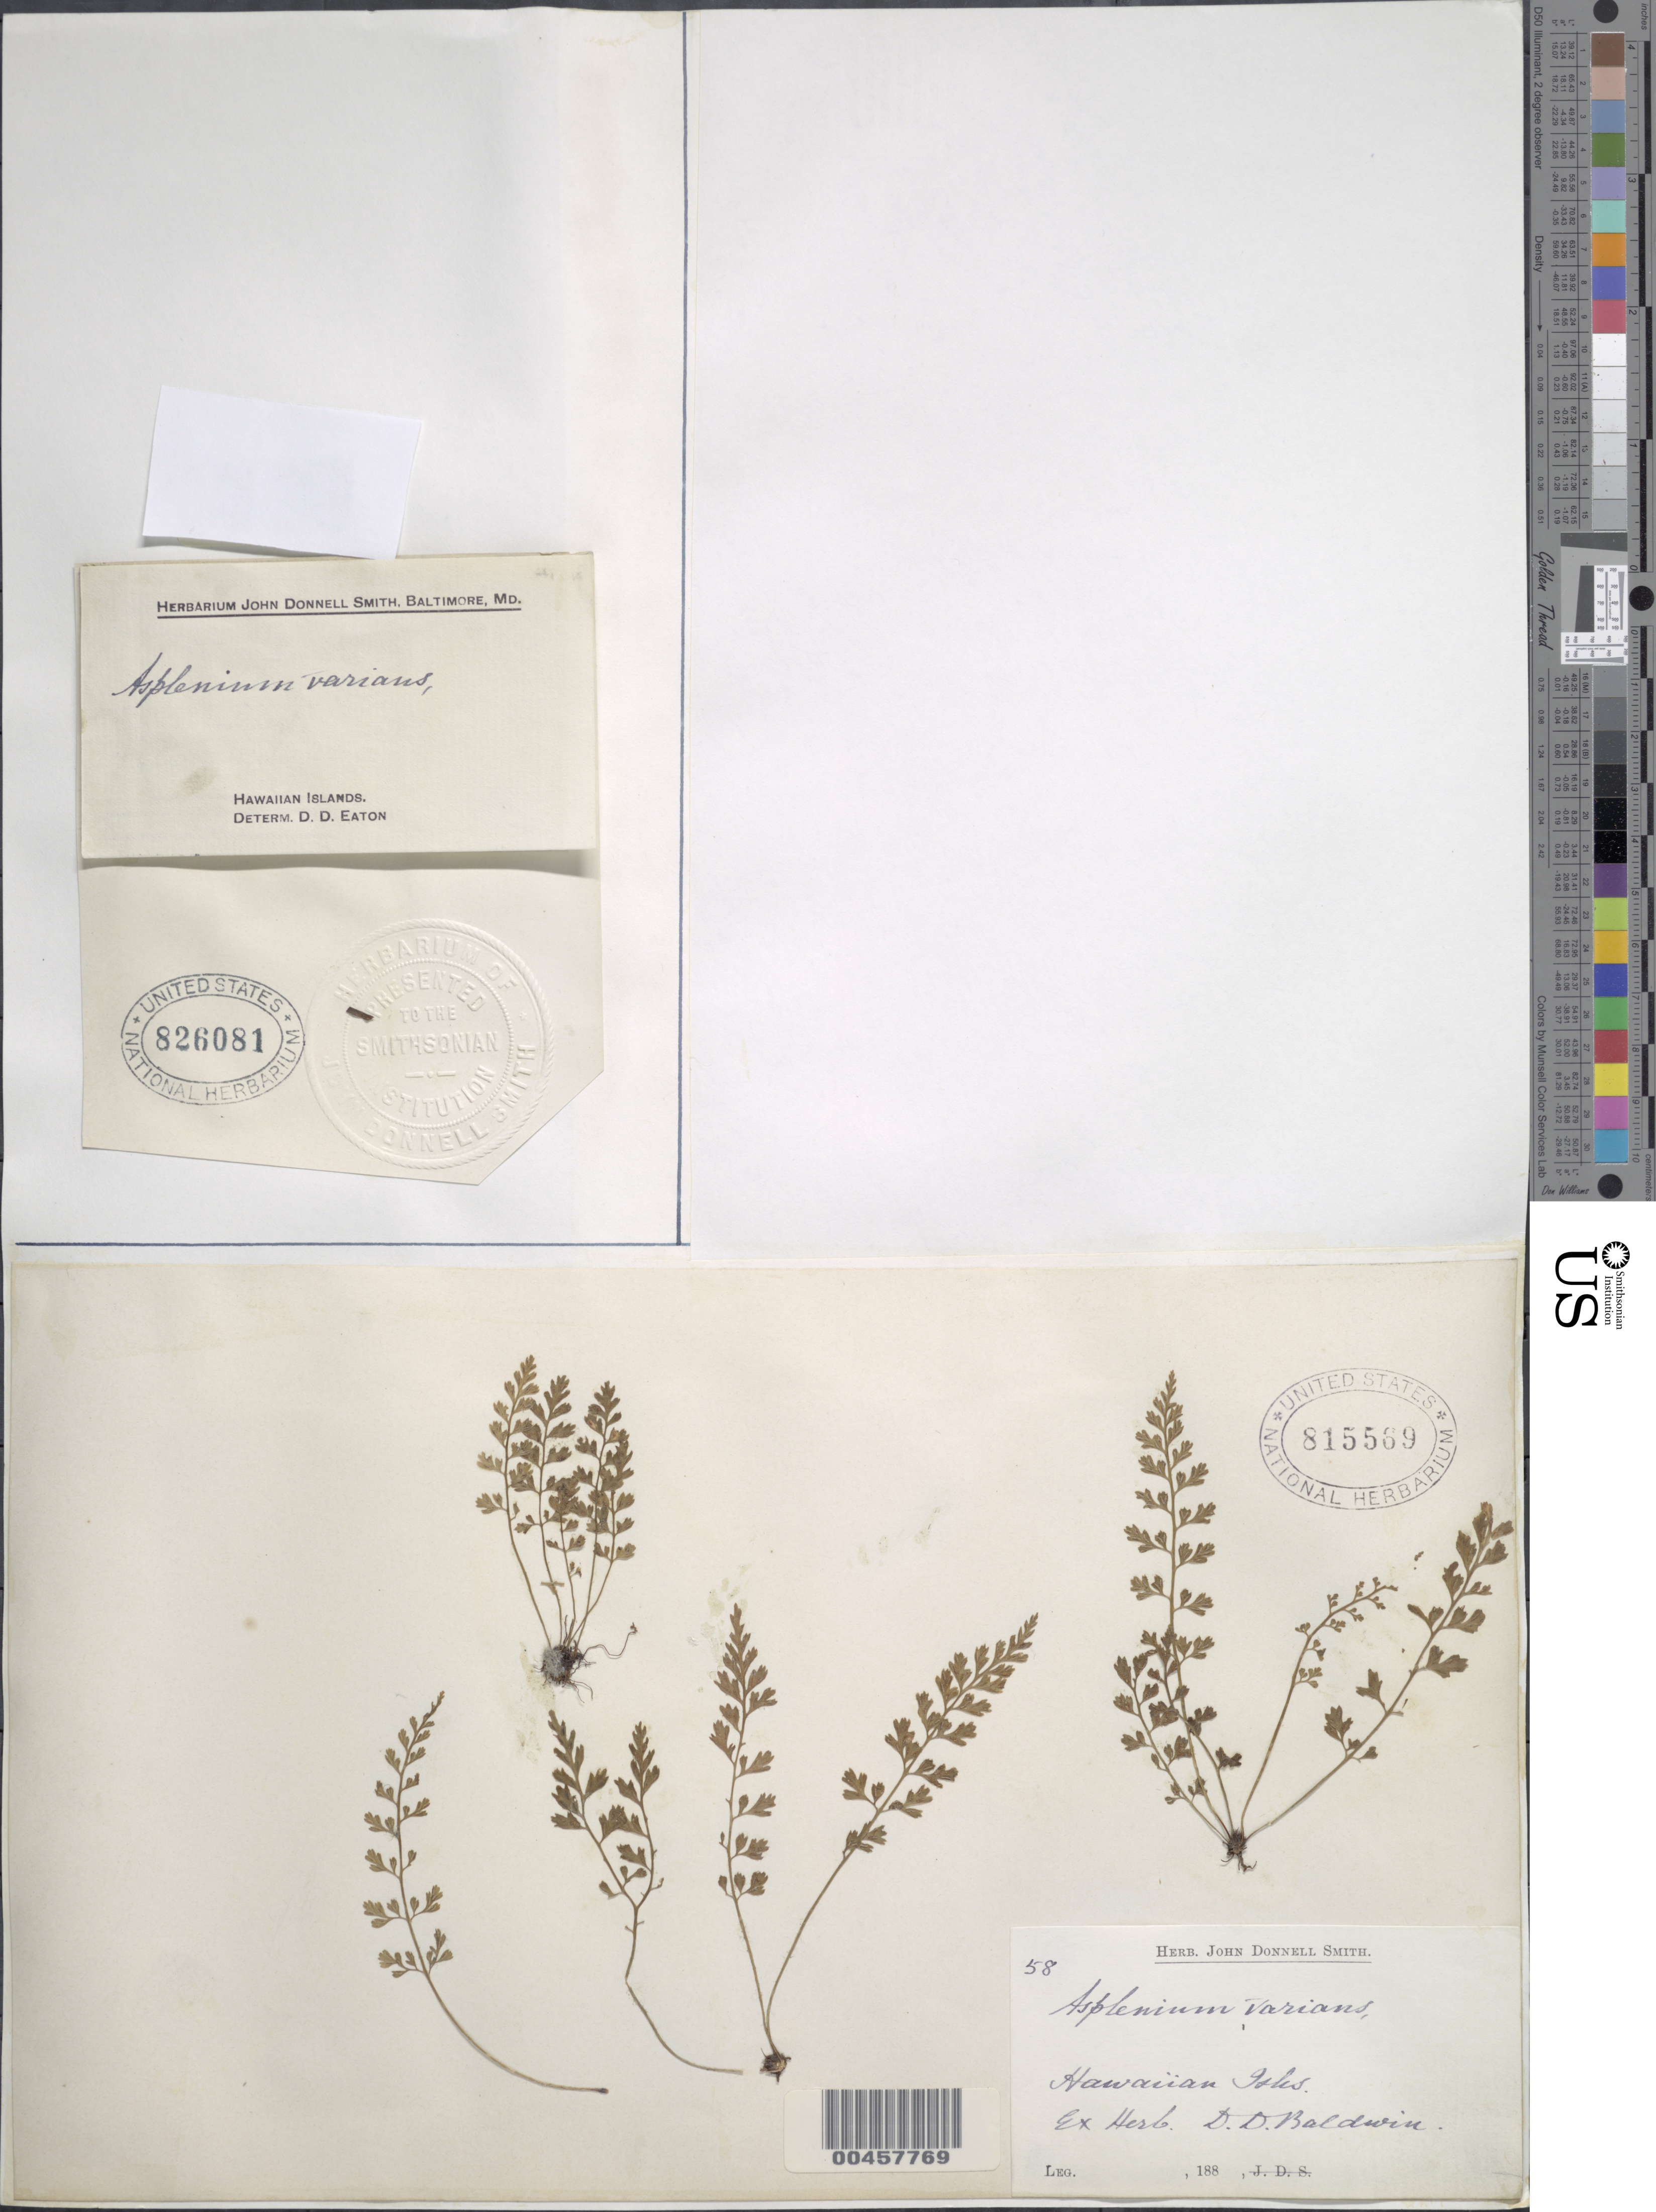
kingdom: Plantae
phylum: Tracheophyta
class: Polypodiopsida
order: Polypodiales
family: Aspleniaceae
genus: Asplenium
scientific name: Asplenium laciniatum subsp. laciniatum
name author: D. Don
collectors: D. Baldwin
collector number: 58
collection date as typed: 188-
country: United States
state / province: Hawaii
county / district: Hawaii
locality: Hawaiian Isles.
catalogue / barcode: US 815569